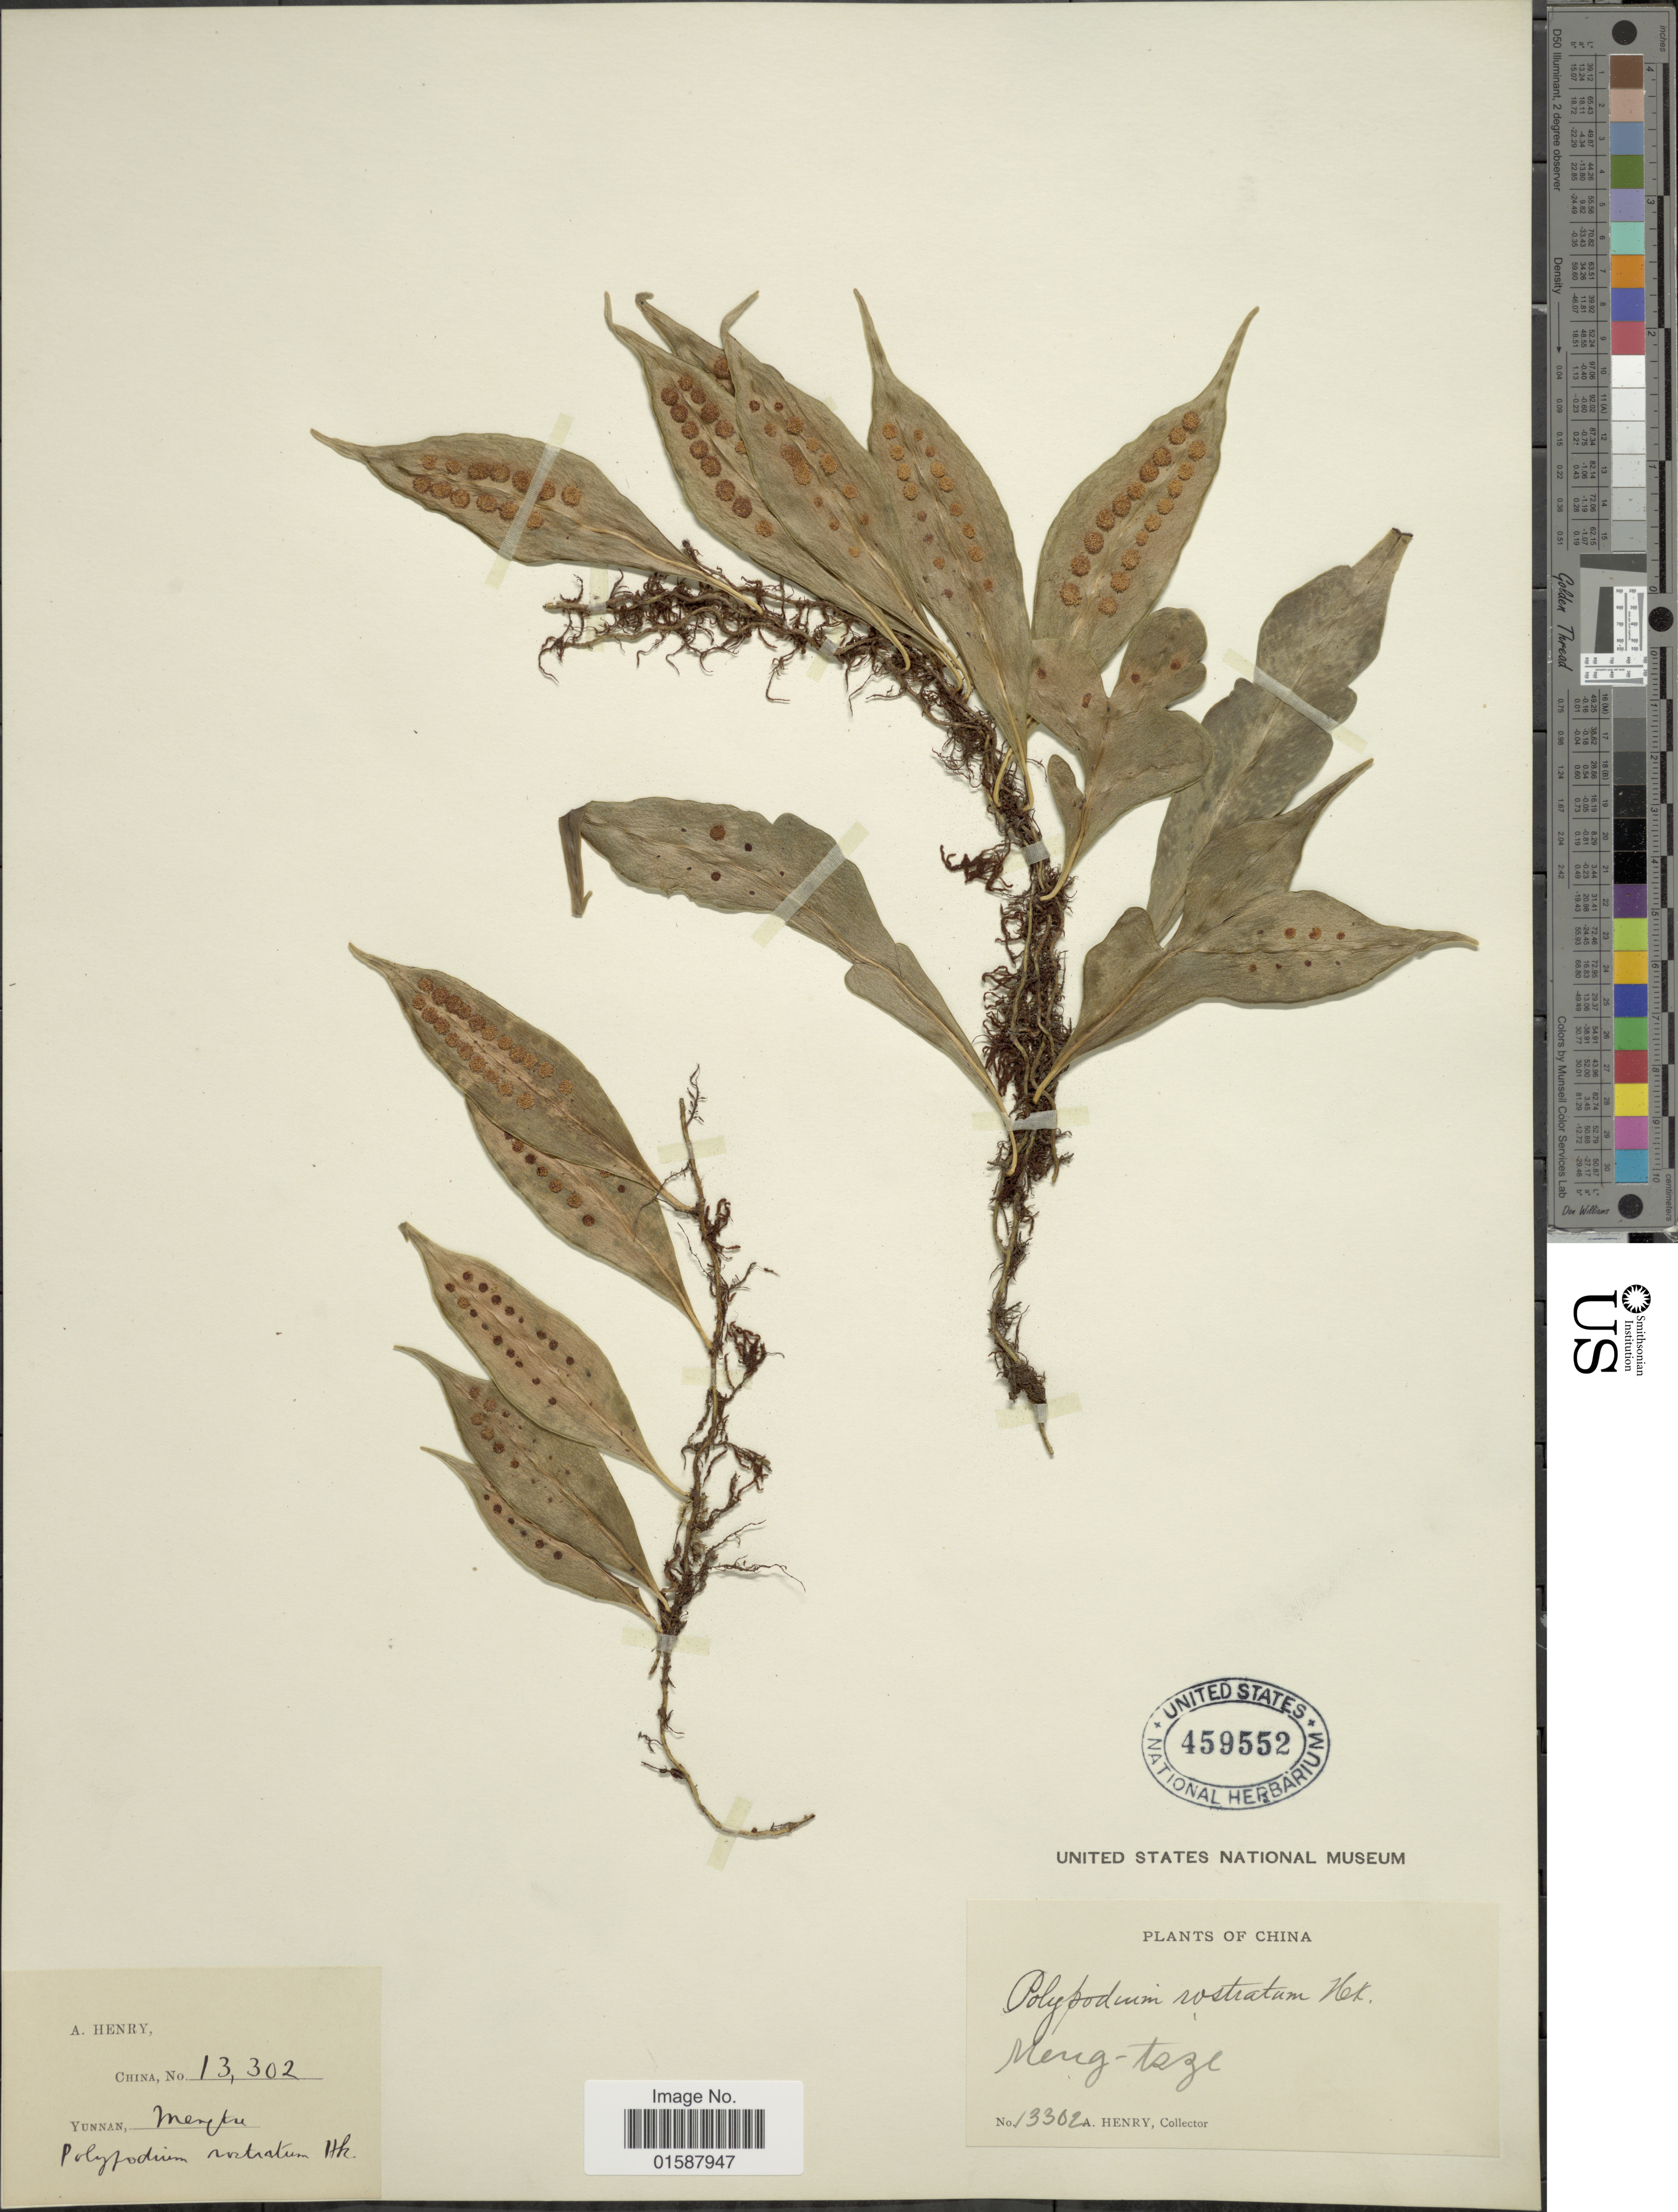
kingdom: Plantae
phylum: Tracheophyta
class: Polypodiopsida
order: Polypodiales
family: Polypodiaceae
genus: Lepisorus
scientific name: Lepisorus subrostratus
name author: (C. Chr.) C. Chr. & Tardieu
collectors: A. Henry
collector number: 13302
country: China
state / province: Yunnan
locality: Meng-tze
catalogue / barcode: US 459552